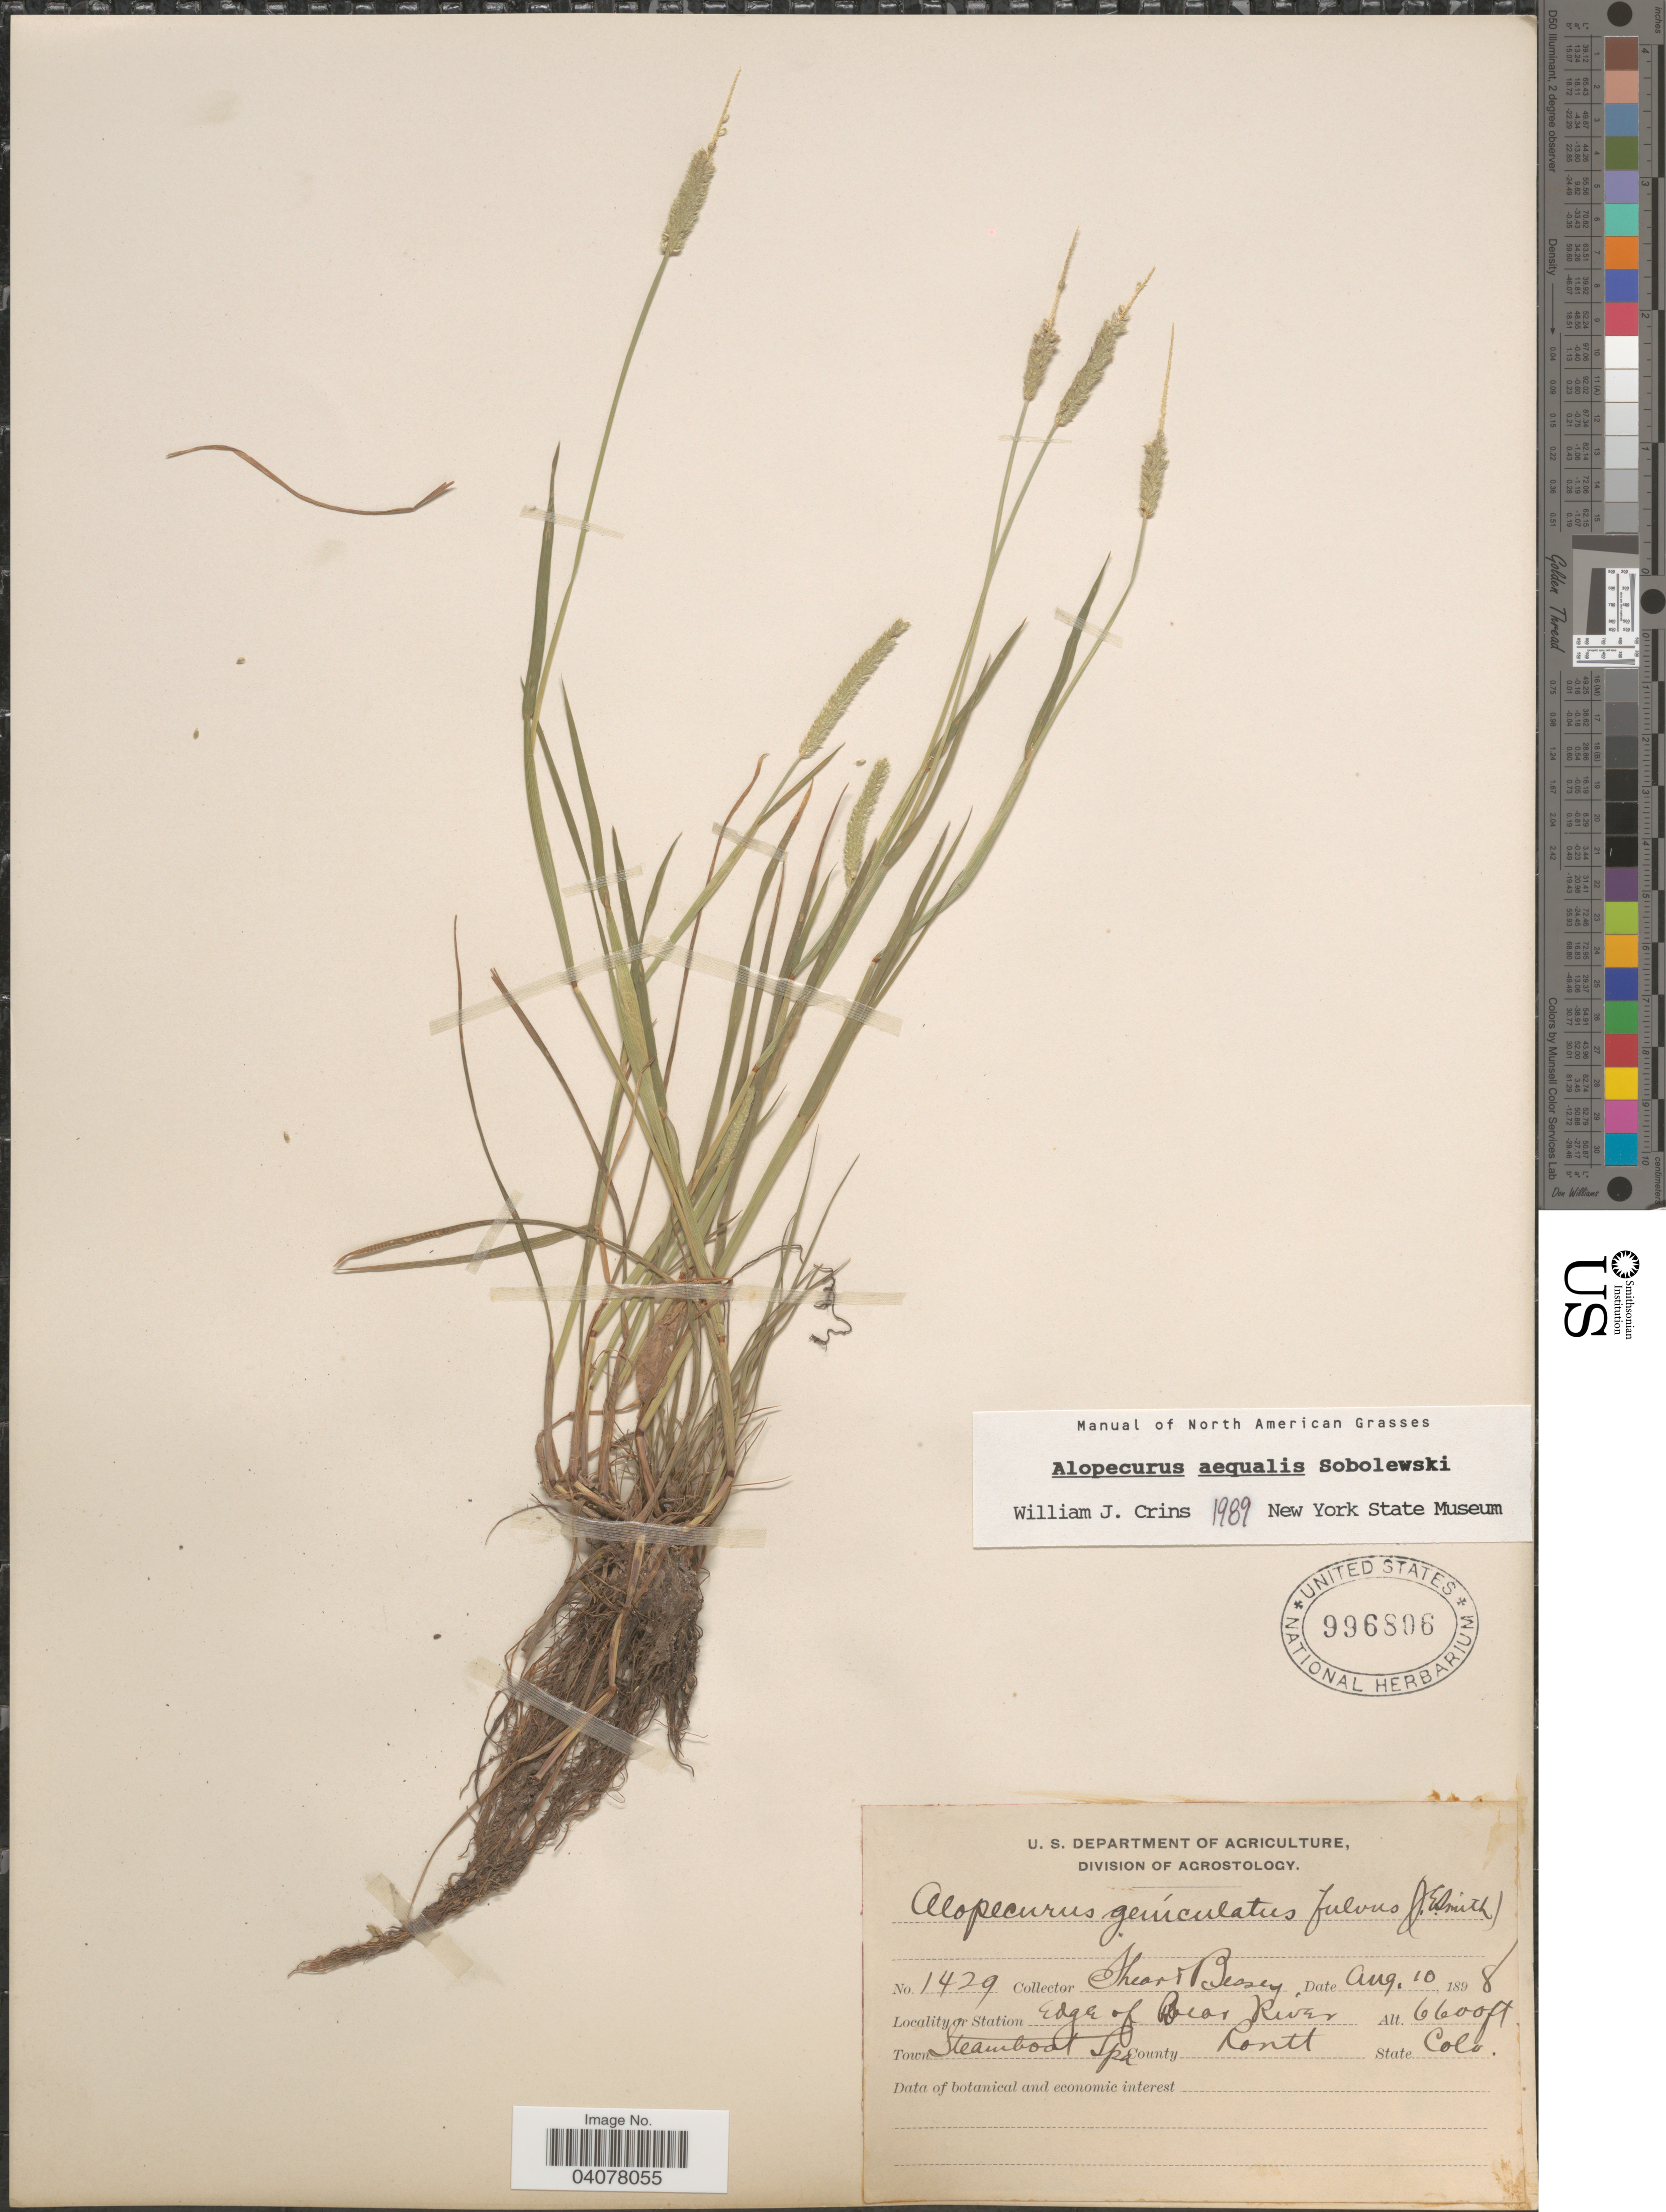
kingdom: Plantae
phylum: Tracheophyta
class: Liliopsida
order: Poales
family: Poaceae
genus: Alopecurus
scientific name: Alopecurus aequalis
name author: Sobol.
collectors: -- Shear & -. Bessey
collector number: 1429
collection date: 1898-08-10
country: United States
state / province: Colorado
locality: Edge of Bear River. Town Steamboat Spa. County Rontt.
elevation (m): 2012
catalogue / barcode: US 996806